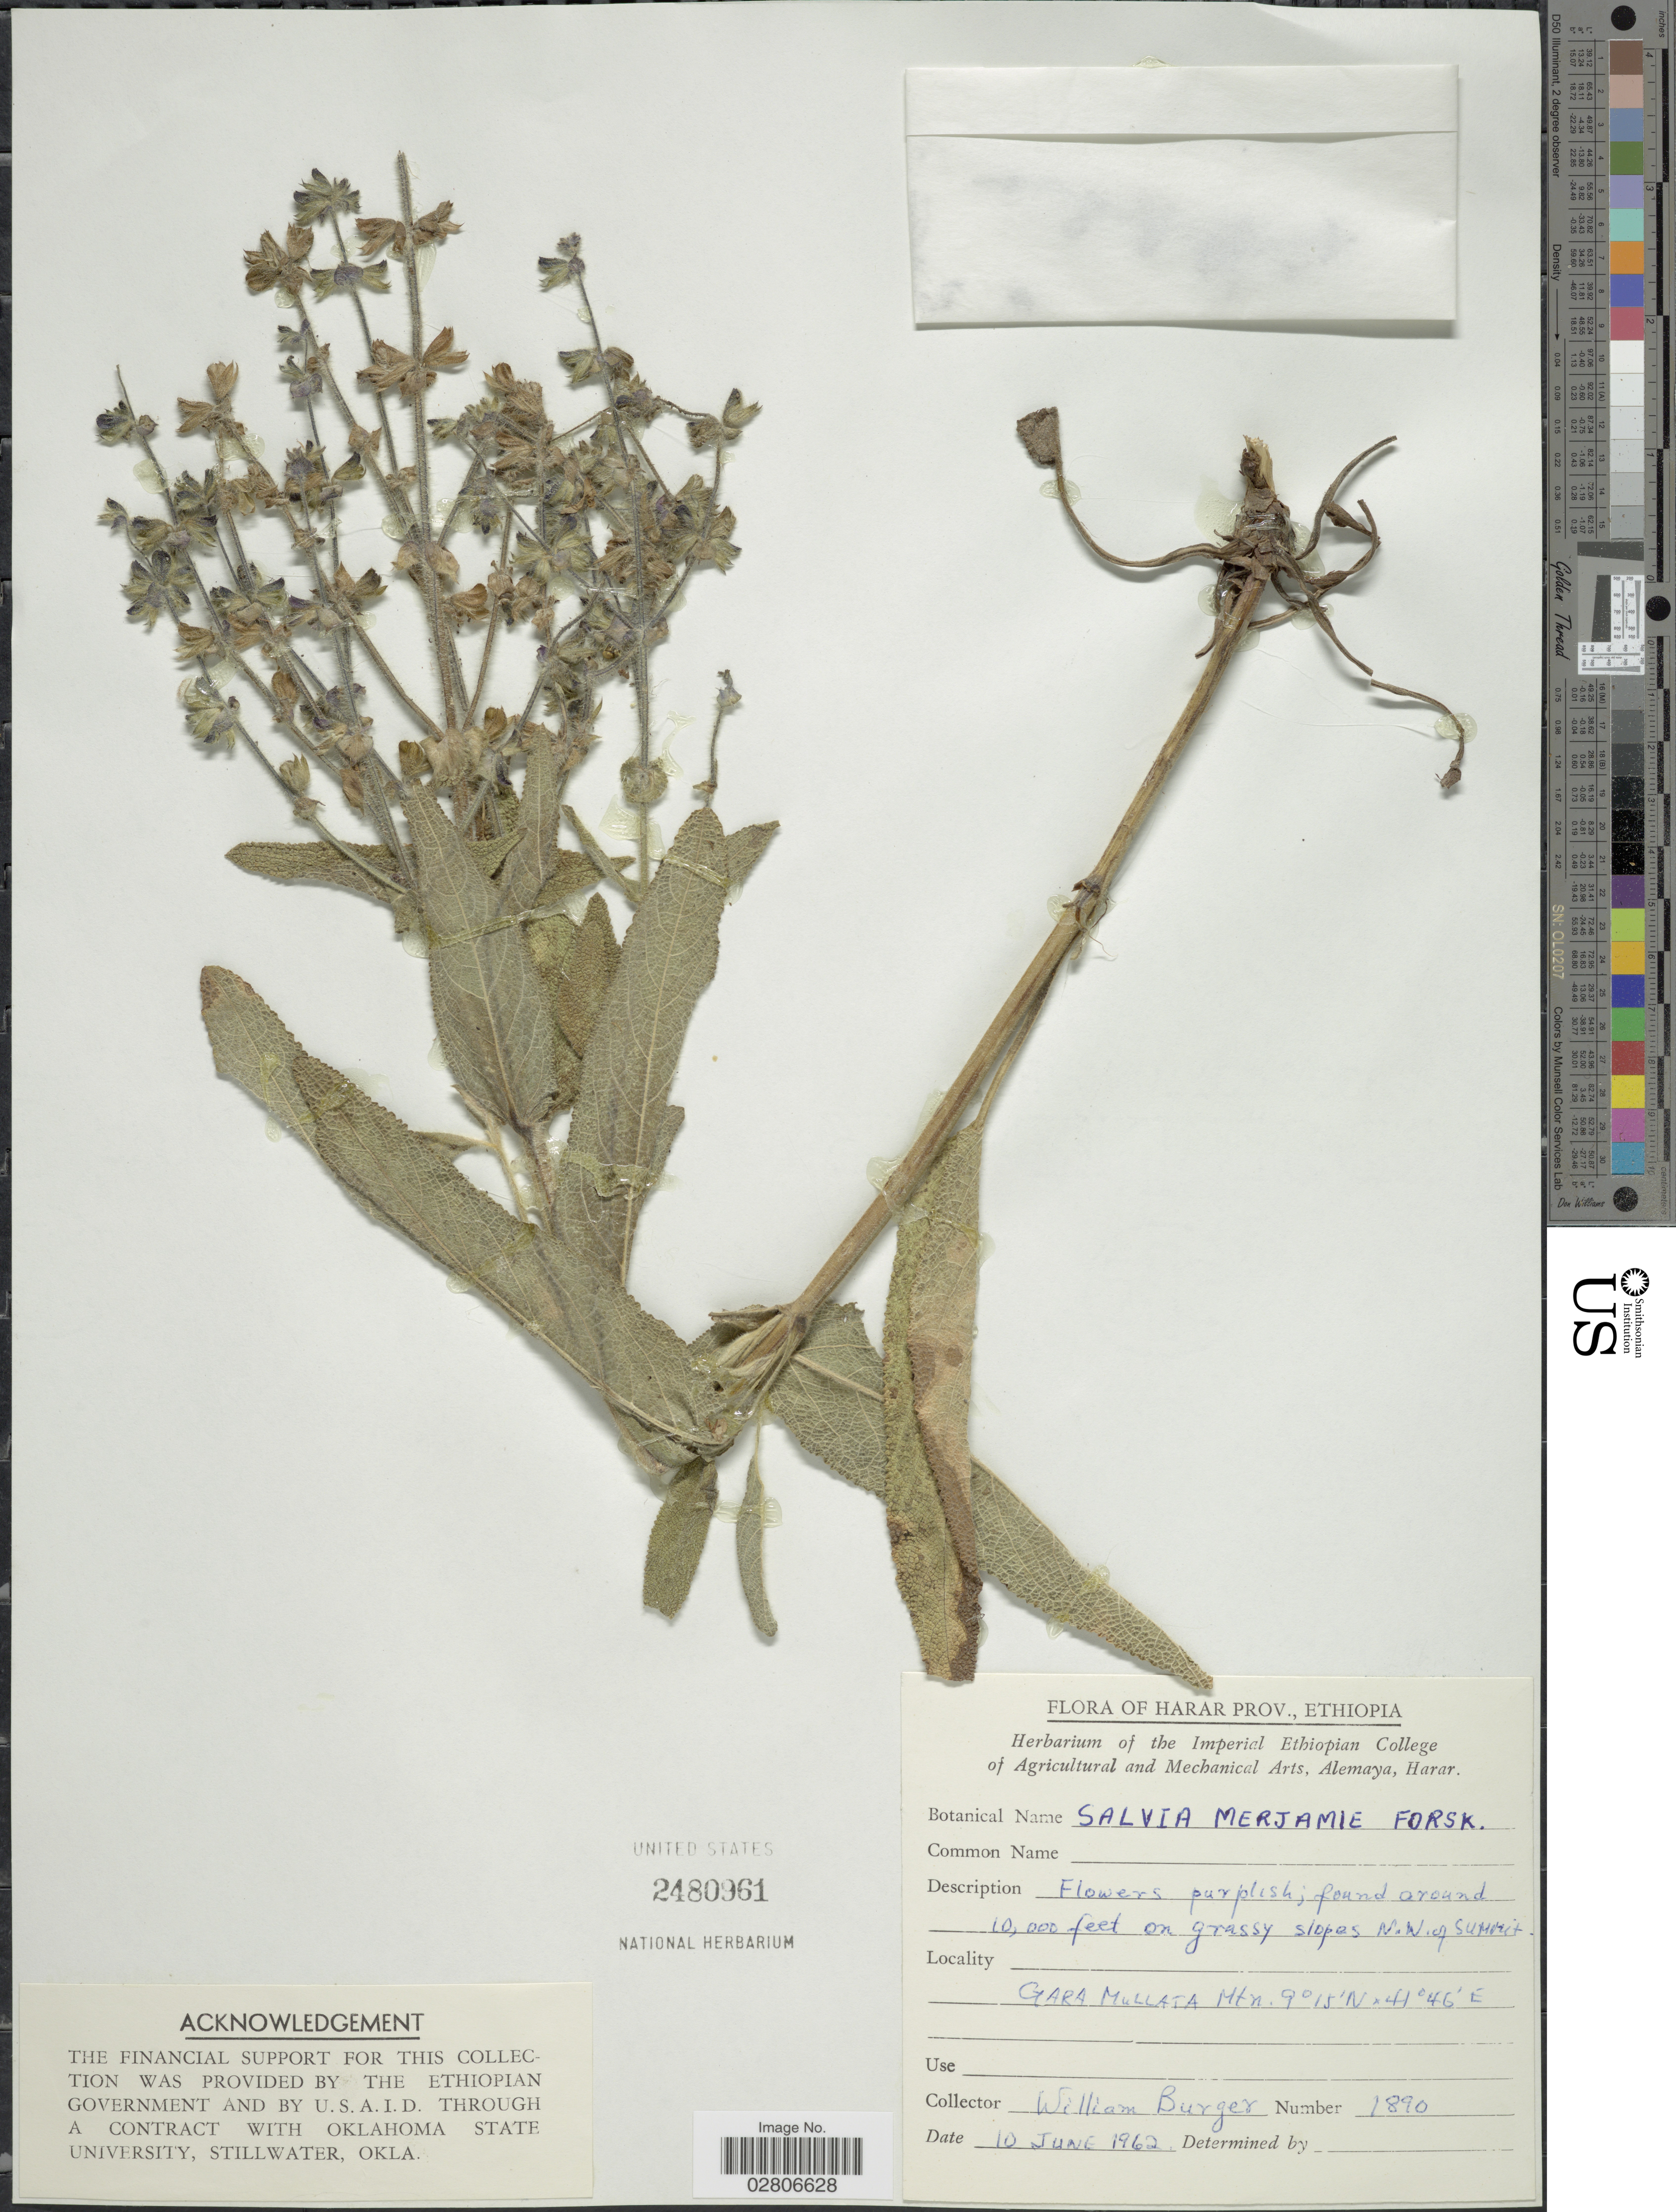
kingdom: Plantae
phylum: Tracheophyta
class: Magnoliopsida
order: Lamiales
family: Lamiaceae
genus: Salvia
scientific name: Salvia merjamie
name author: Forssk.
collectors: W. Buger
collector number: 1890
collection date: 1962-06-10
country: Ethiopia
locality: Harar Prov., slopes N.W. of summit, Gara Mullata Mtn.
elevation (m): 3048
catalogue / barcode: US 2480961